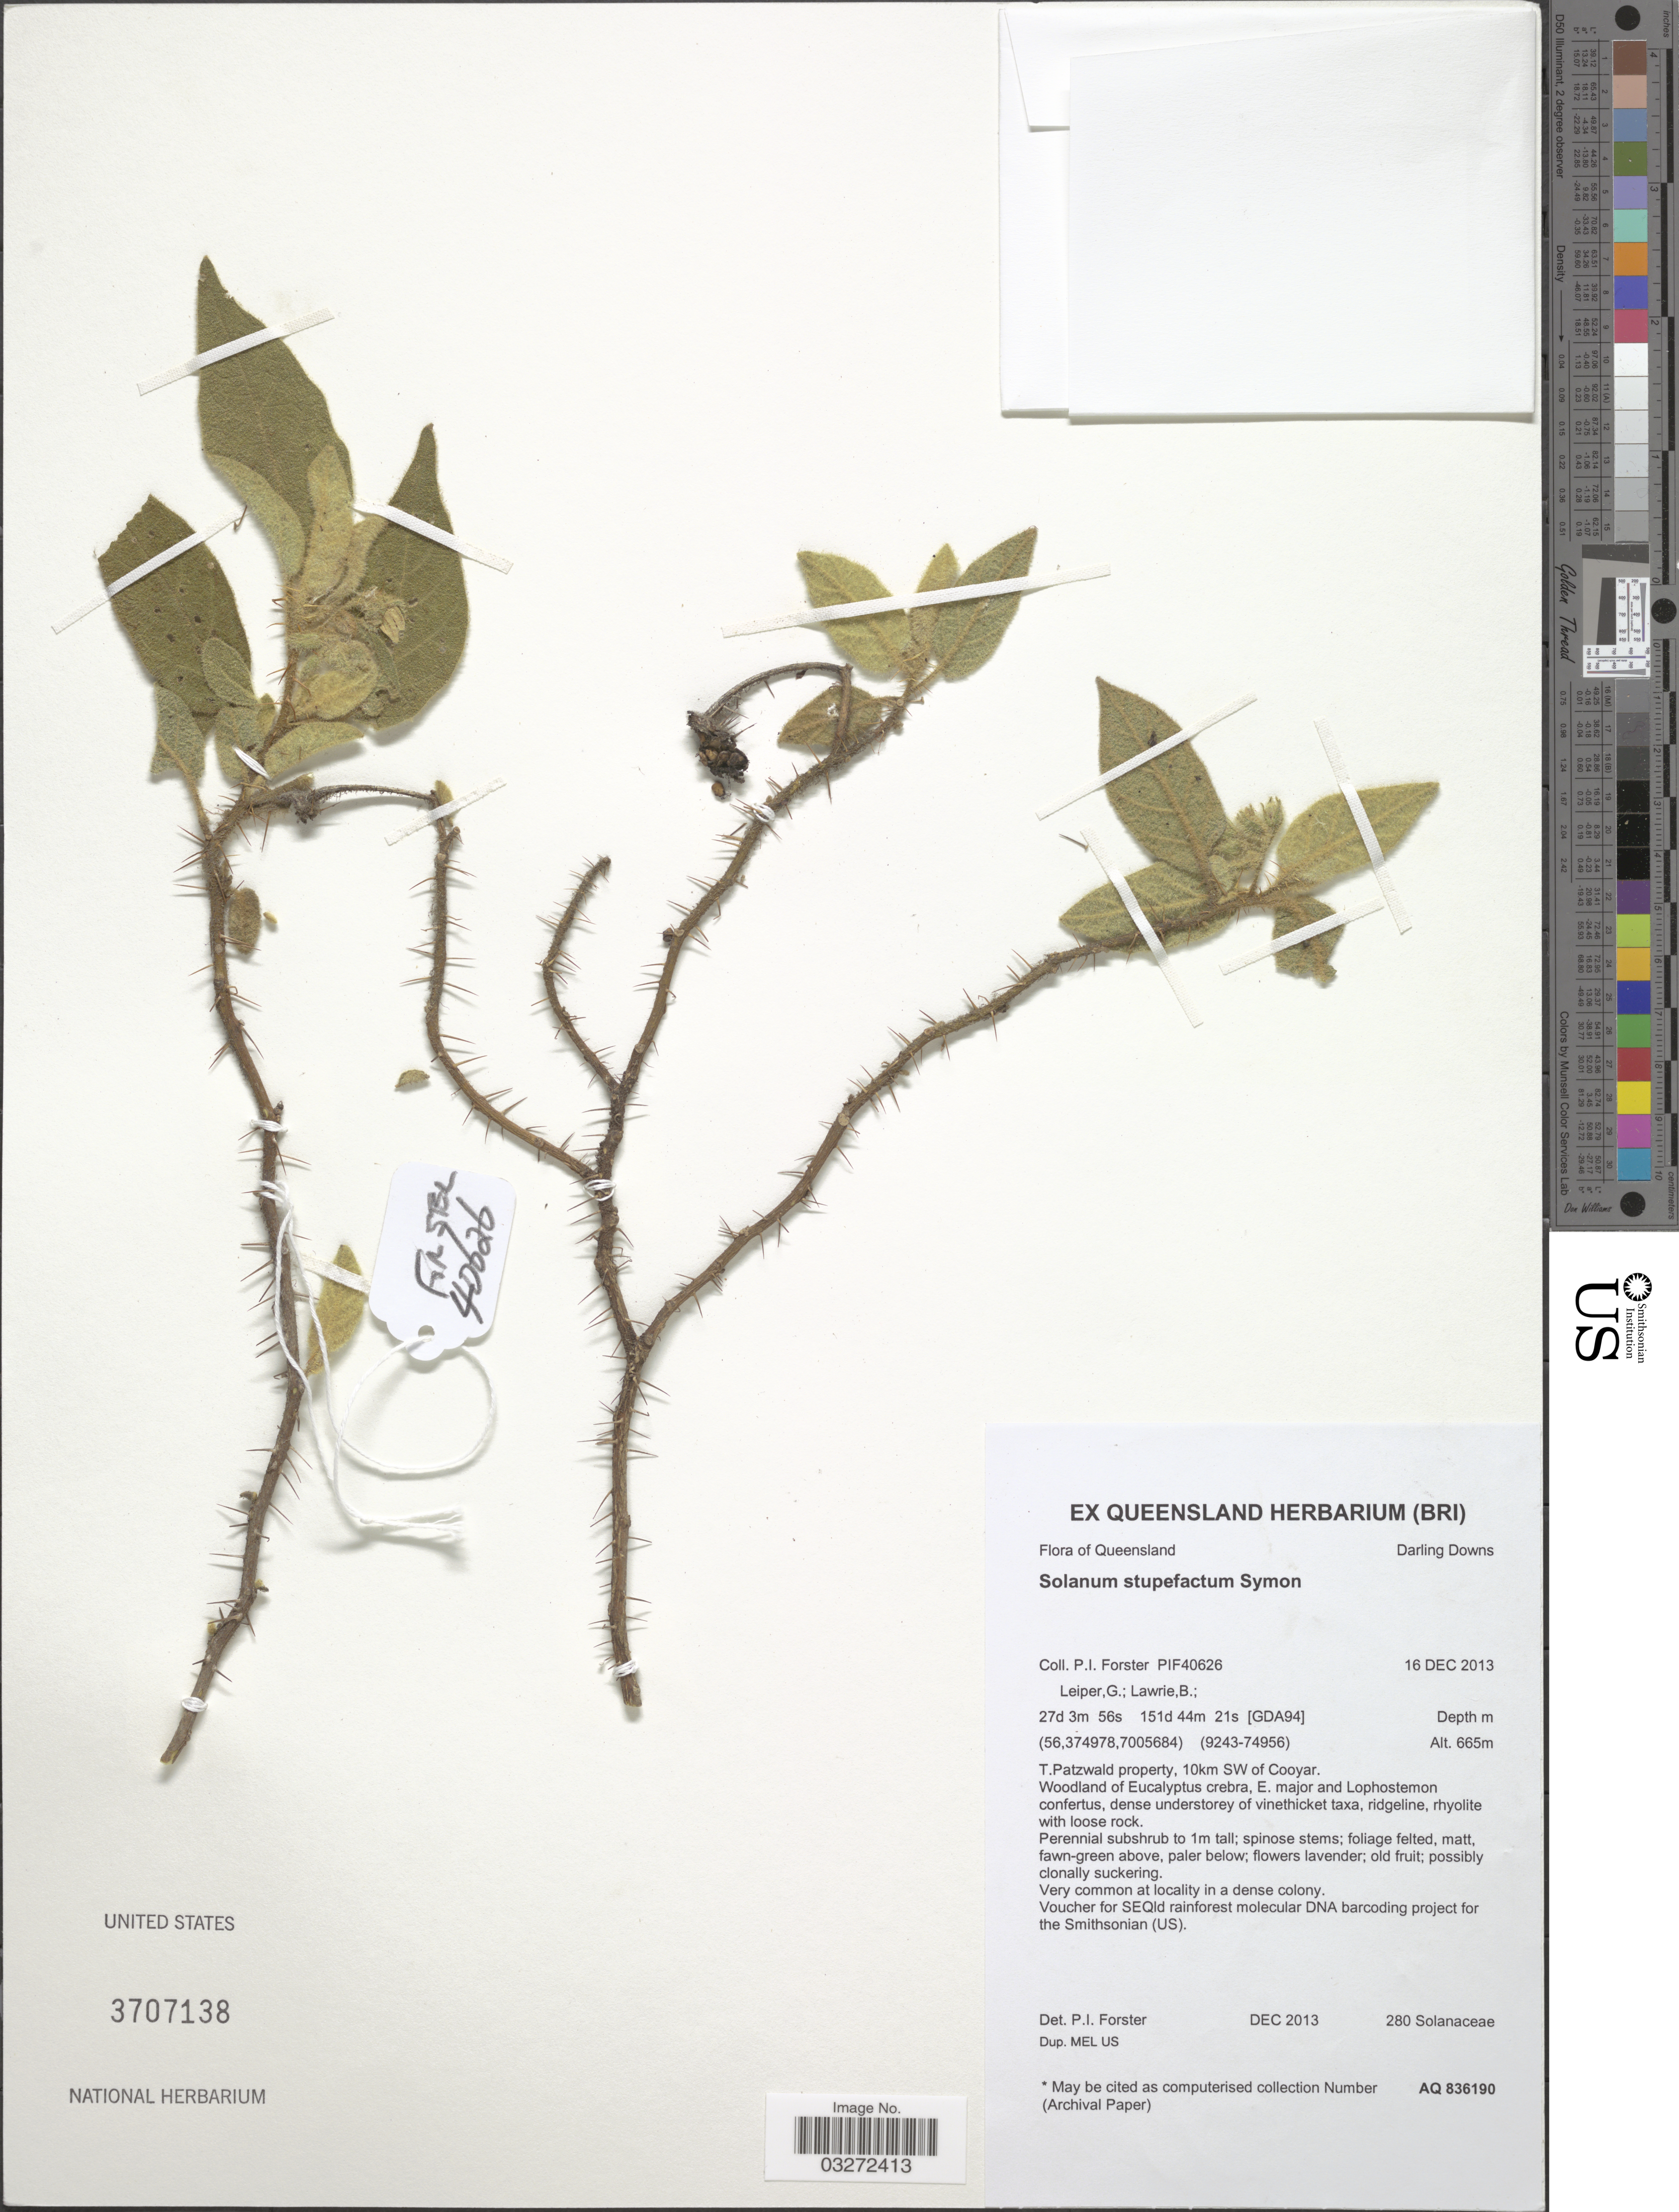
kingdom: Plantae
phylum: Tracheophyta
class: Magnoliopsida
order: Solanales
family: Solanaceae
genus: Solanum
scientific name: Solanum stupefactum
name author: Symon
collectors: P. Forster, G. Leiper & B. Lawrie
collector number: PIF40626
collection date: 2013-12-16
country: Australia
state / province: Queensland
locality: Darling Downs, T. Patzwald property, 10km SW of Cooyar, [GDA94].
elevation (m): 665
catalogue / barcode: US 3707138